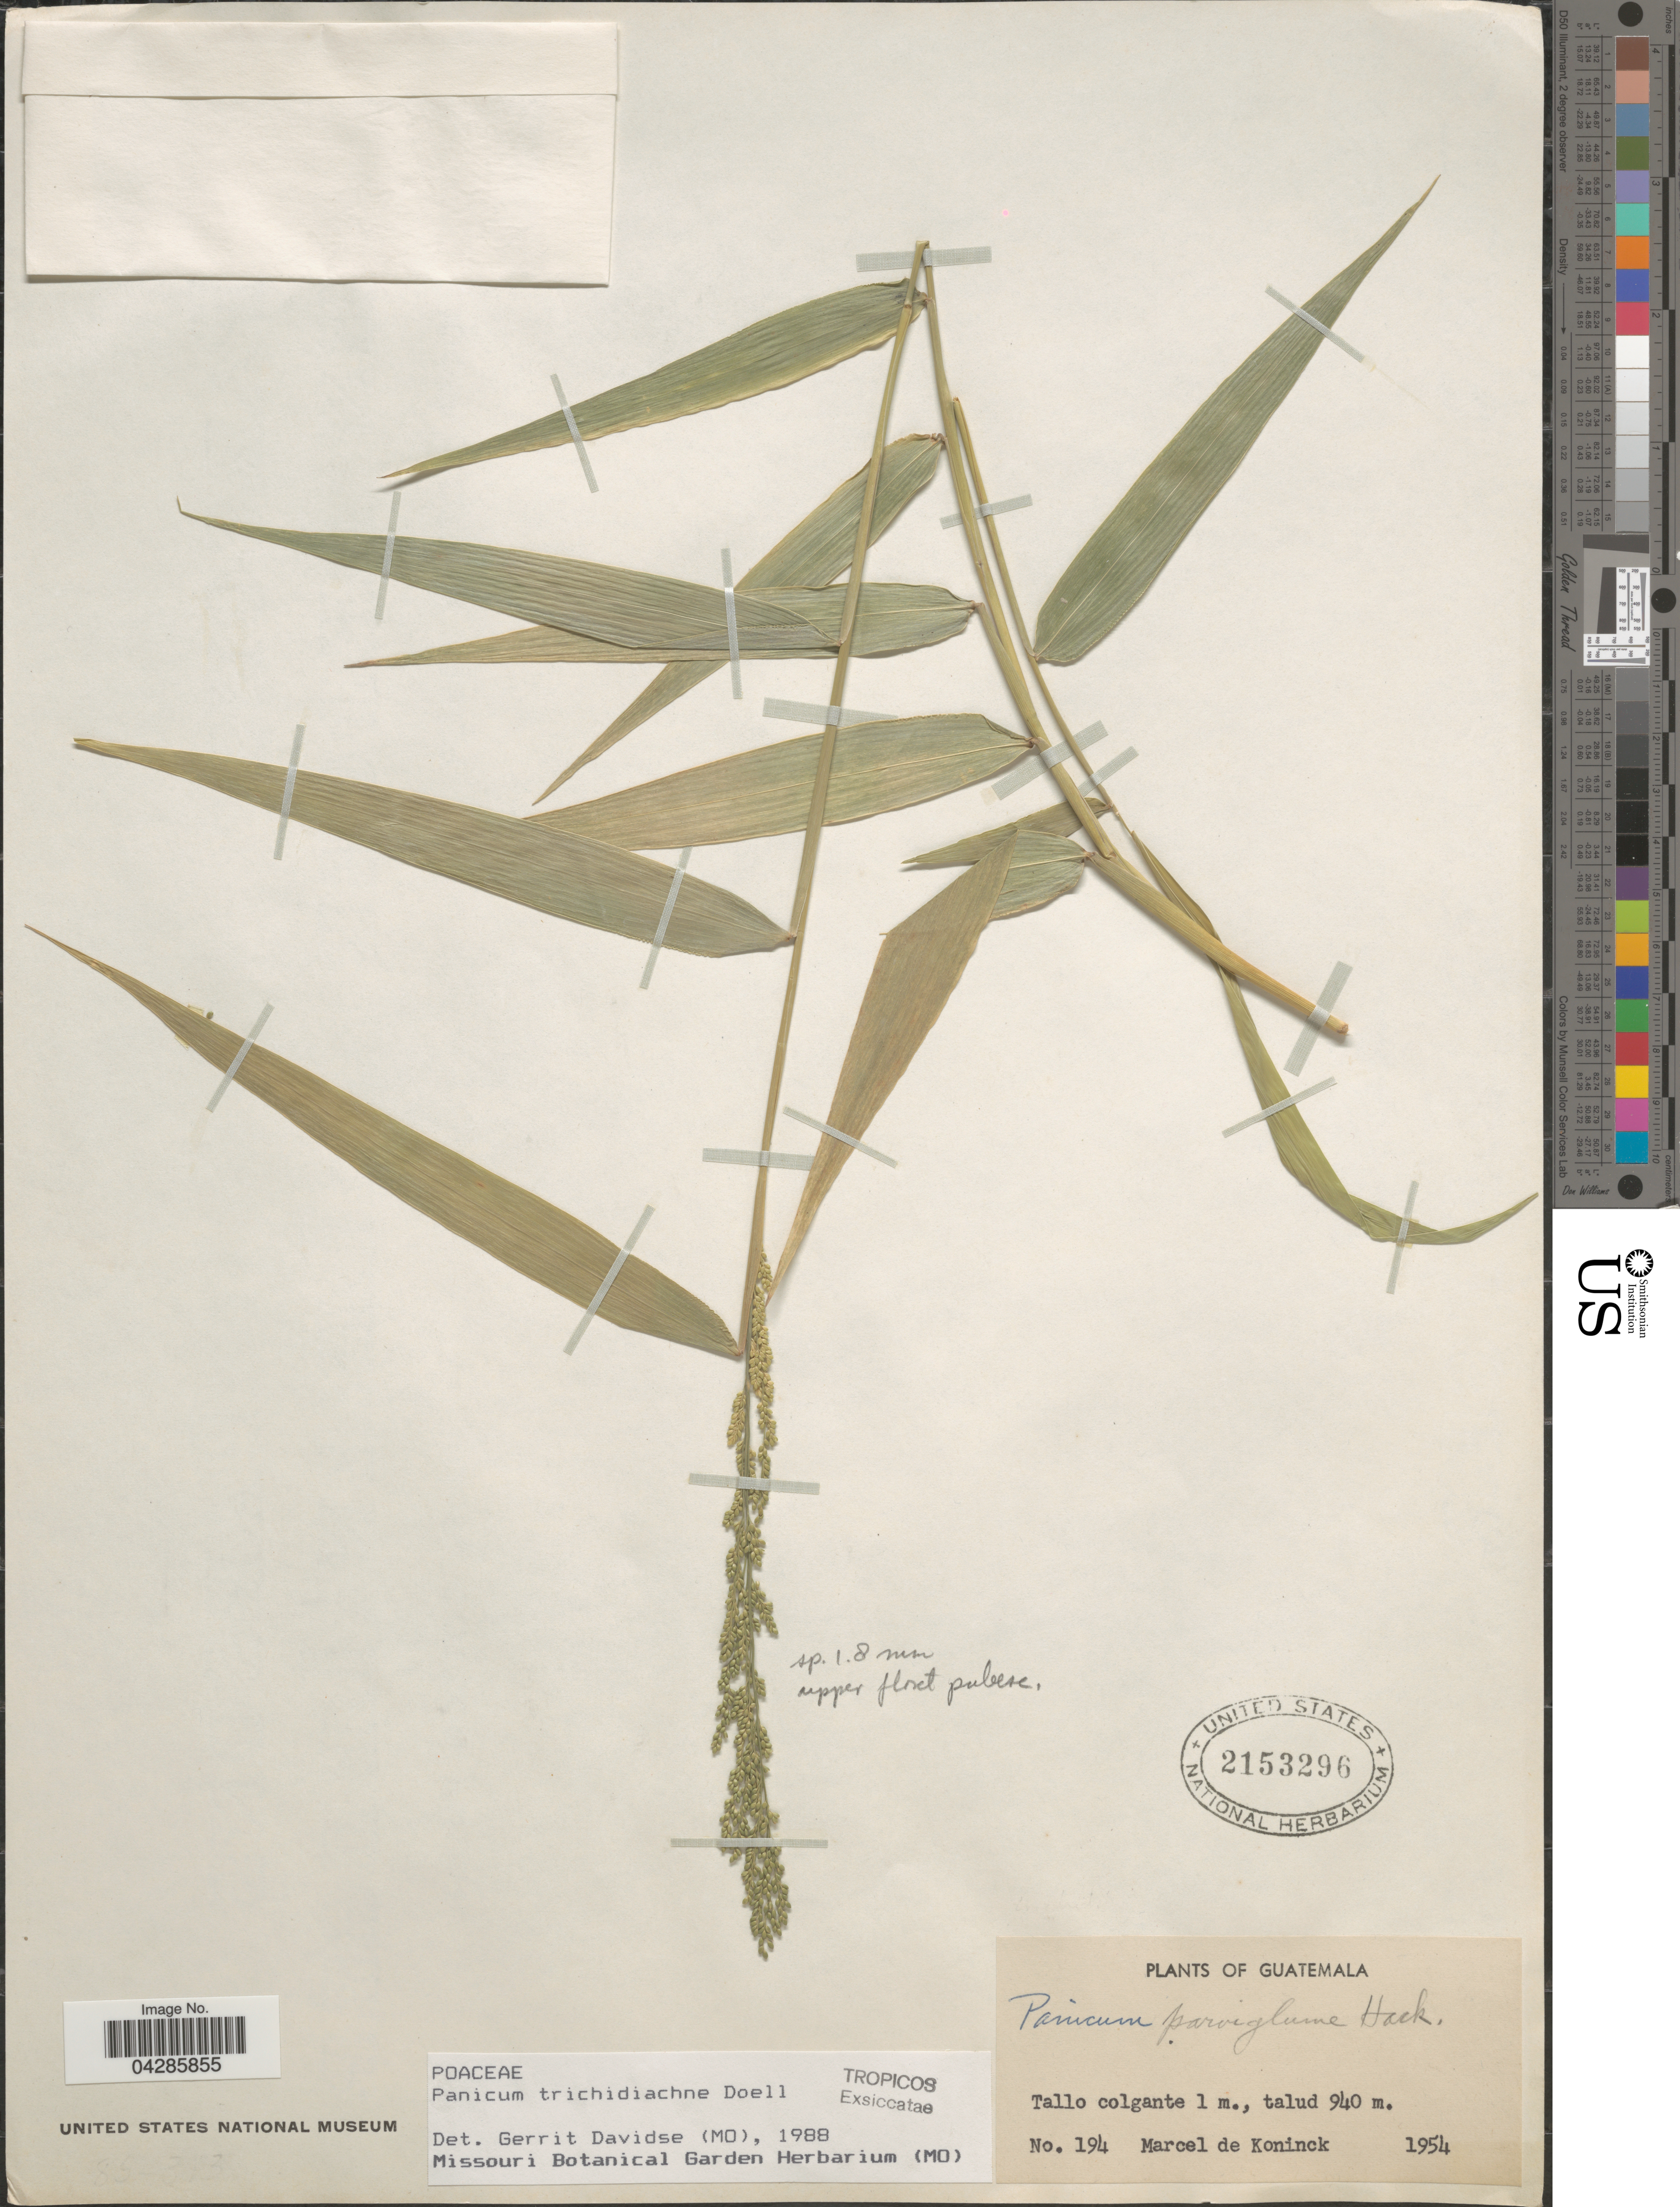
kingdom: Plantae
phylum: Tracheophyta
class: Liliopsida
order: Poales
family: Poaceae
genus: Morronea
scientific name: Morronea trichidiachnis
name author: (Döll) Zuloaga & Scataglini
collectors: M. de Konick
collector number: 194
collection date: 1954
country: Guatemala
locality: Tallo colgante.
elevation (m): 940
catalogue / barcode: US 2153296